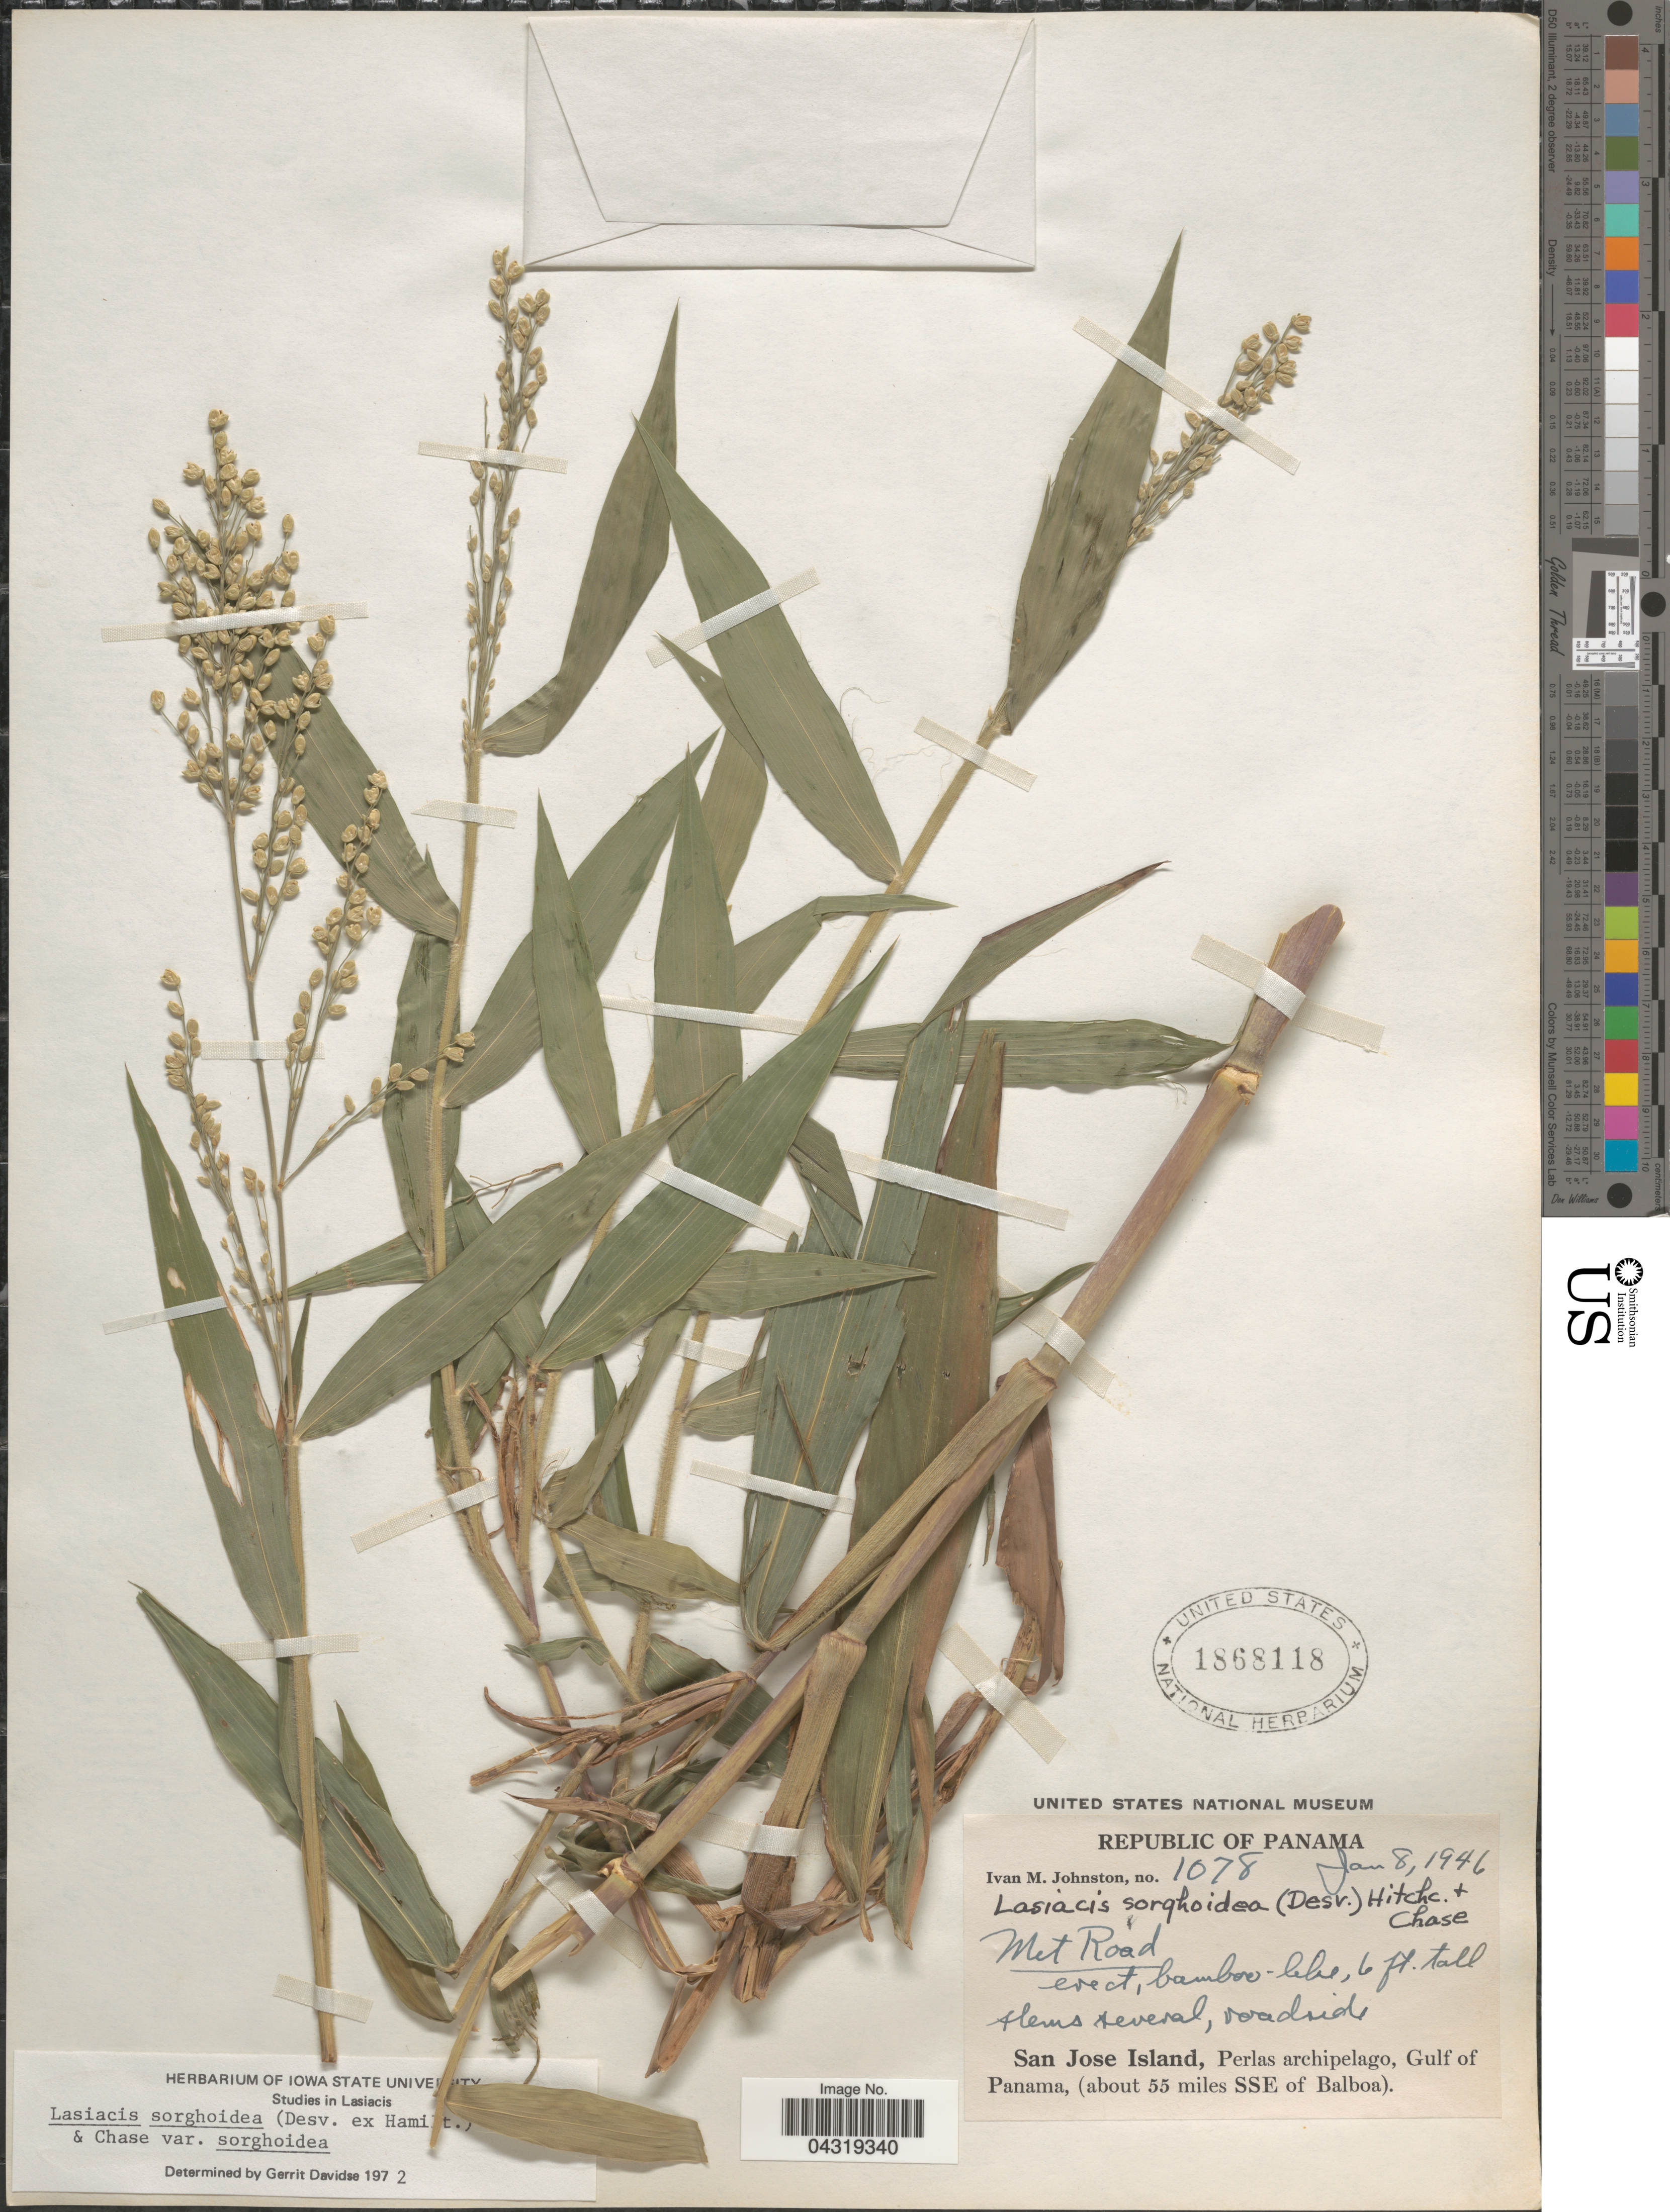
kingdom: Plantae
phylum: Tracheophyta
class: Liliopsida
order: Poales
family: Poaceae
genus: Lasiacis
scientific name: Lasiacis sorghoidea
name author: (Desv. ex Ham.) Hitchc. & Chase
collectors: I.M. Johnston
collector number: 1078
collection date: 1946-01-08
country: Panama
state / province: Panamá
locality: San Jose Island, Perlas archipelago, Gulf of Panama, (about 55 miles SSE of Balboa).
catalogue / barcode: US 1868118